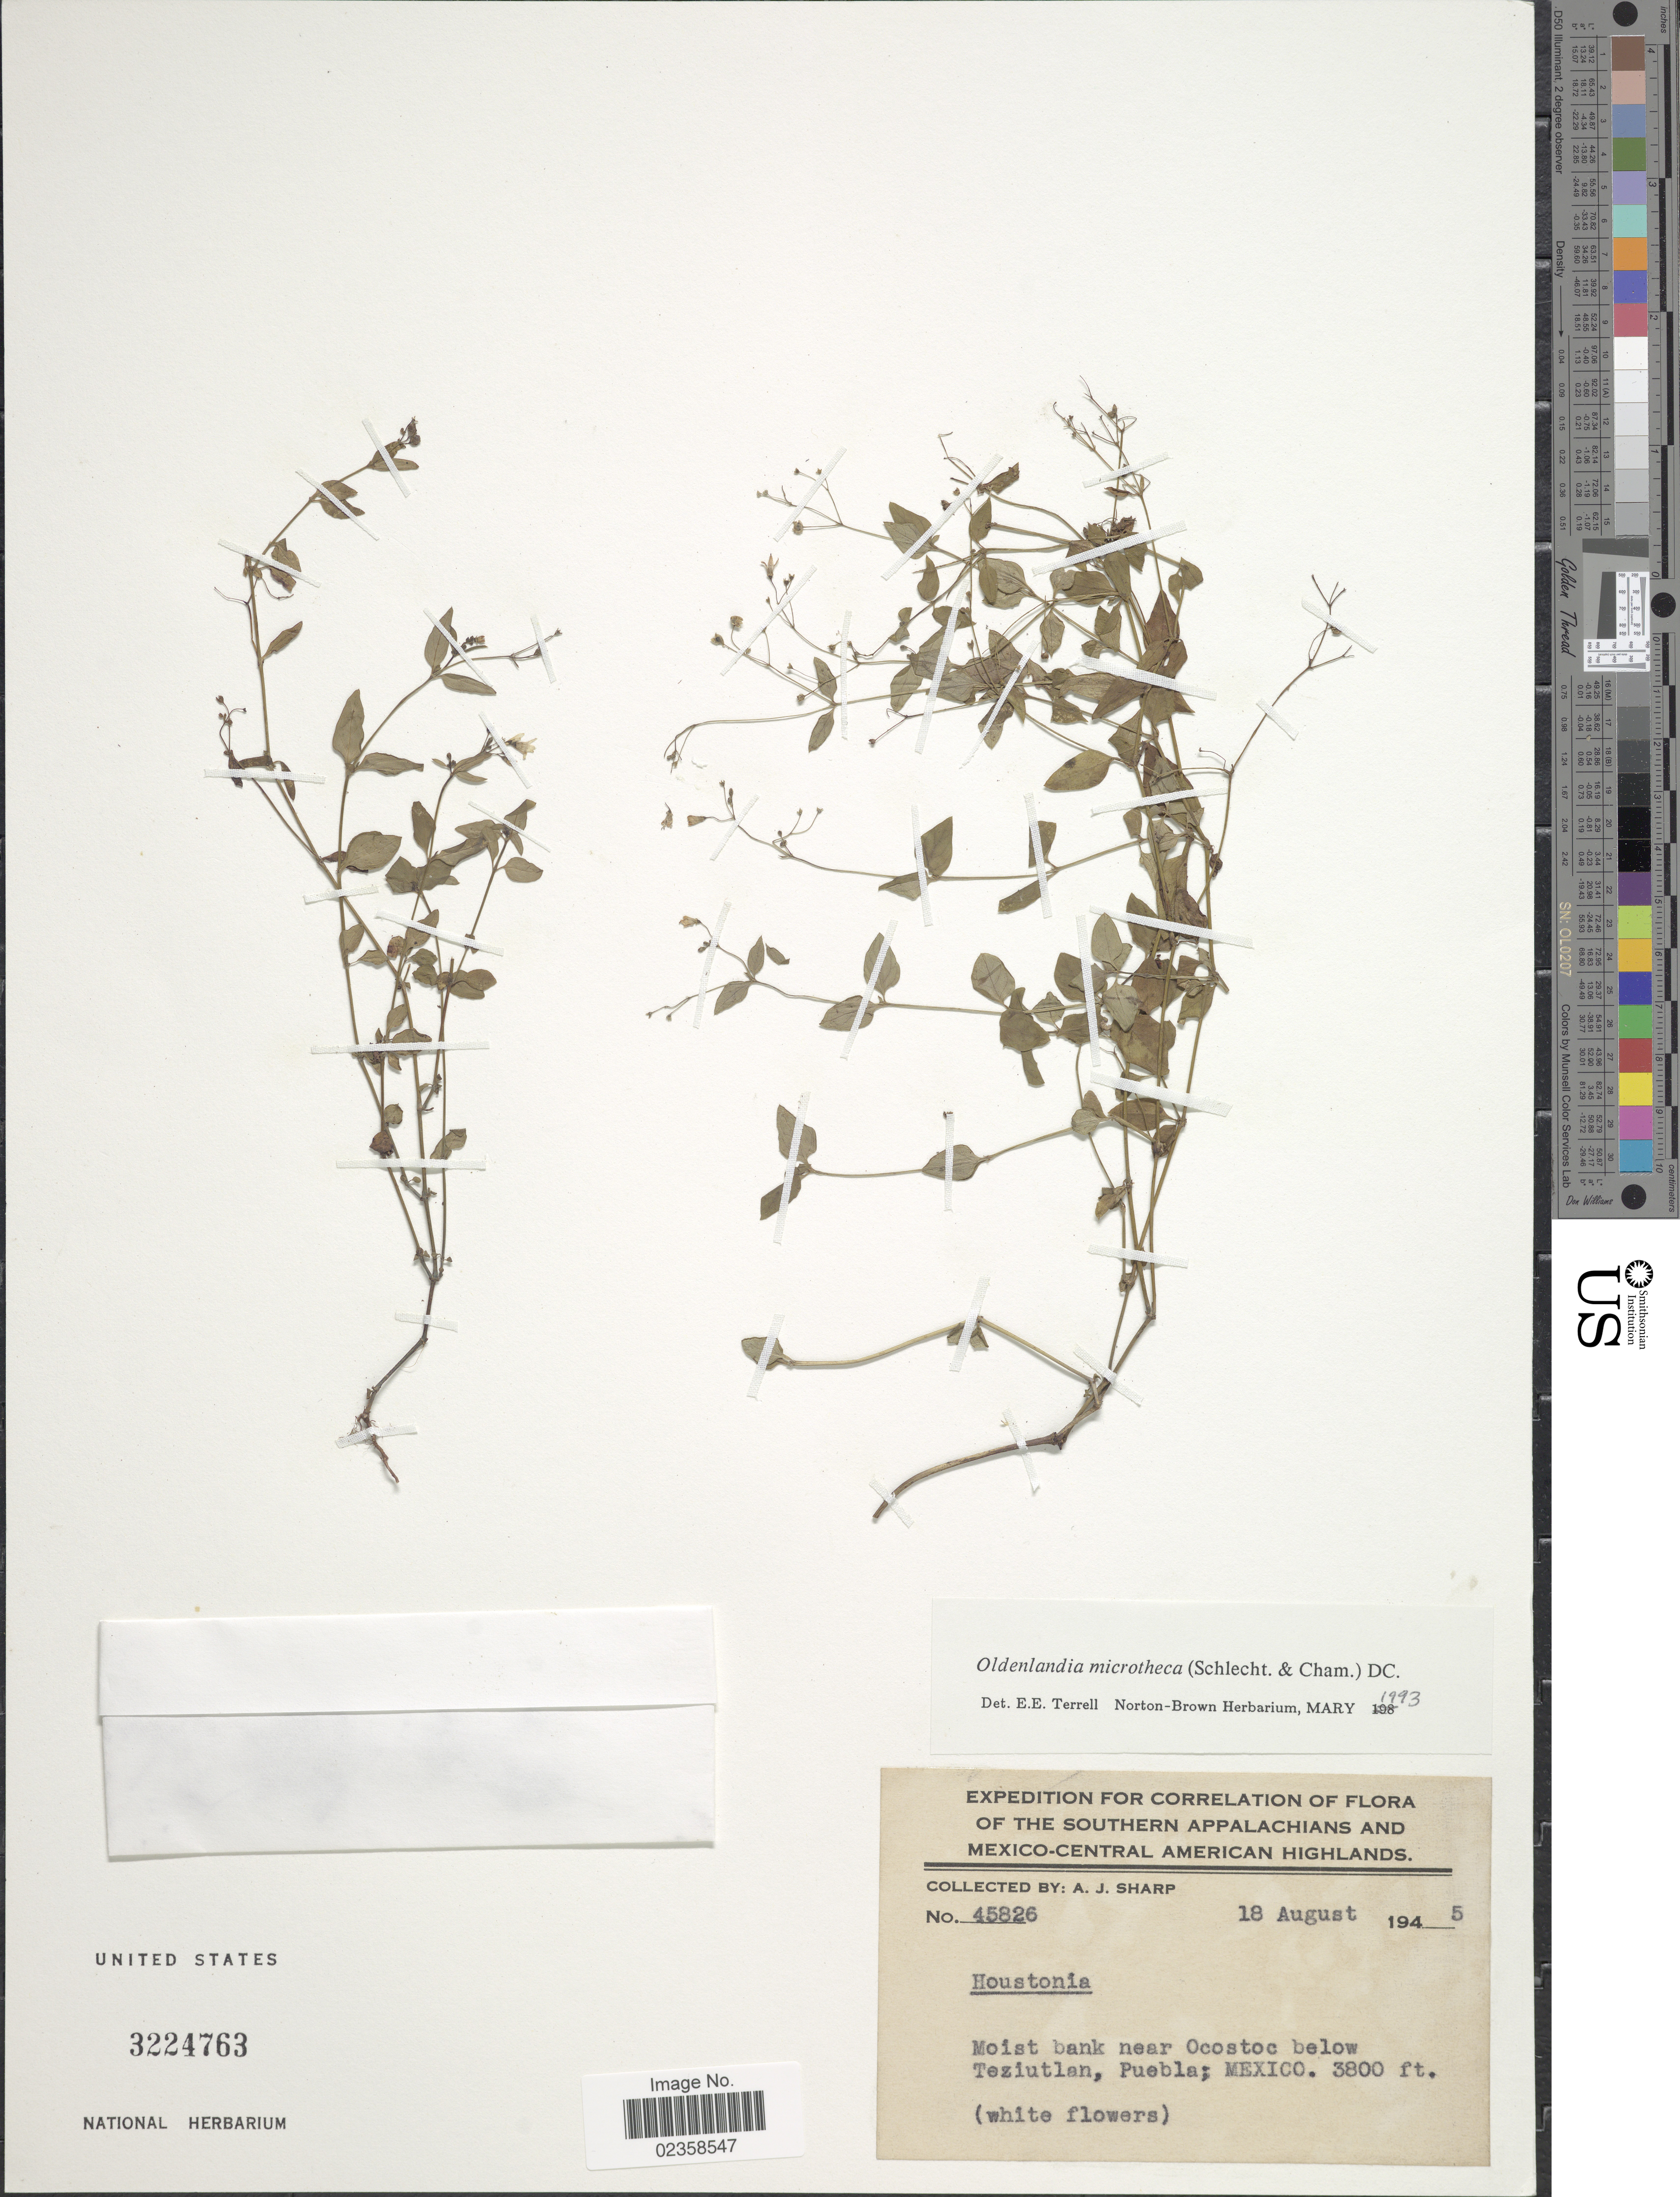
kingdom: Plantae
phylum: Tracheophyta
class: Magnoliopsida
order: Gentianales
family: Rubiaceae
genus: Oldenlandia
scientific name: Oldenlandia microtheca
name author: (Cham. & Schltdl.) DC.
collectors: A. J. Sharp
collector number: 45826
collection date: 1945-08-18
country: Mexico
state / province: Puebla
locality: The Southern Appalachians and Mexico-Central American Highlands, Moist bank near Ocostoc below Teziutlan, Puebla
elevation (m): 1158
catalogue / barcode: US 3224763